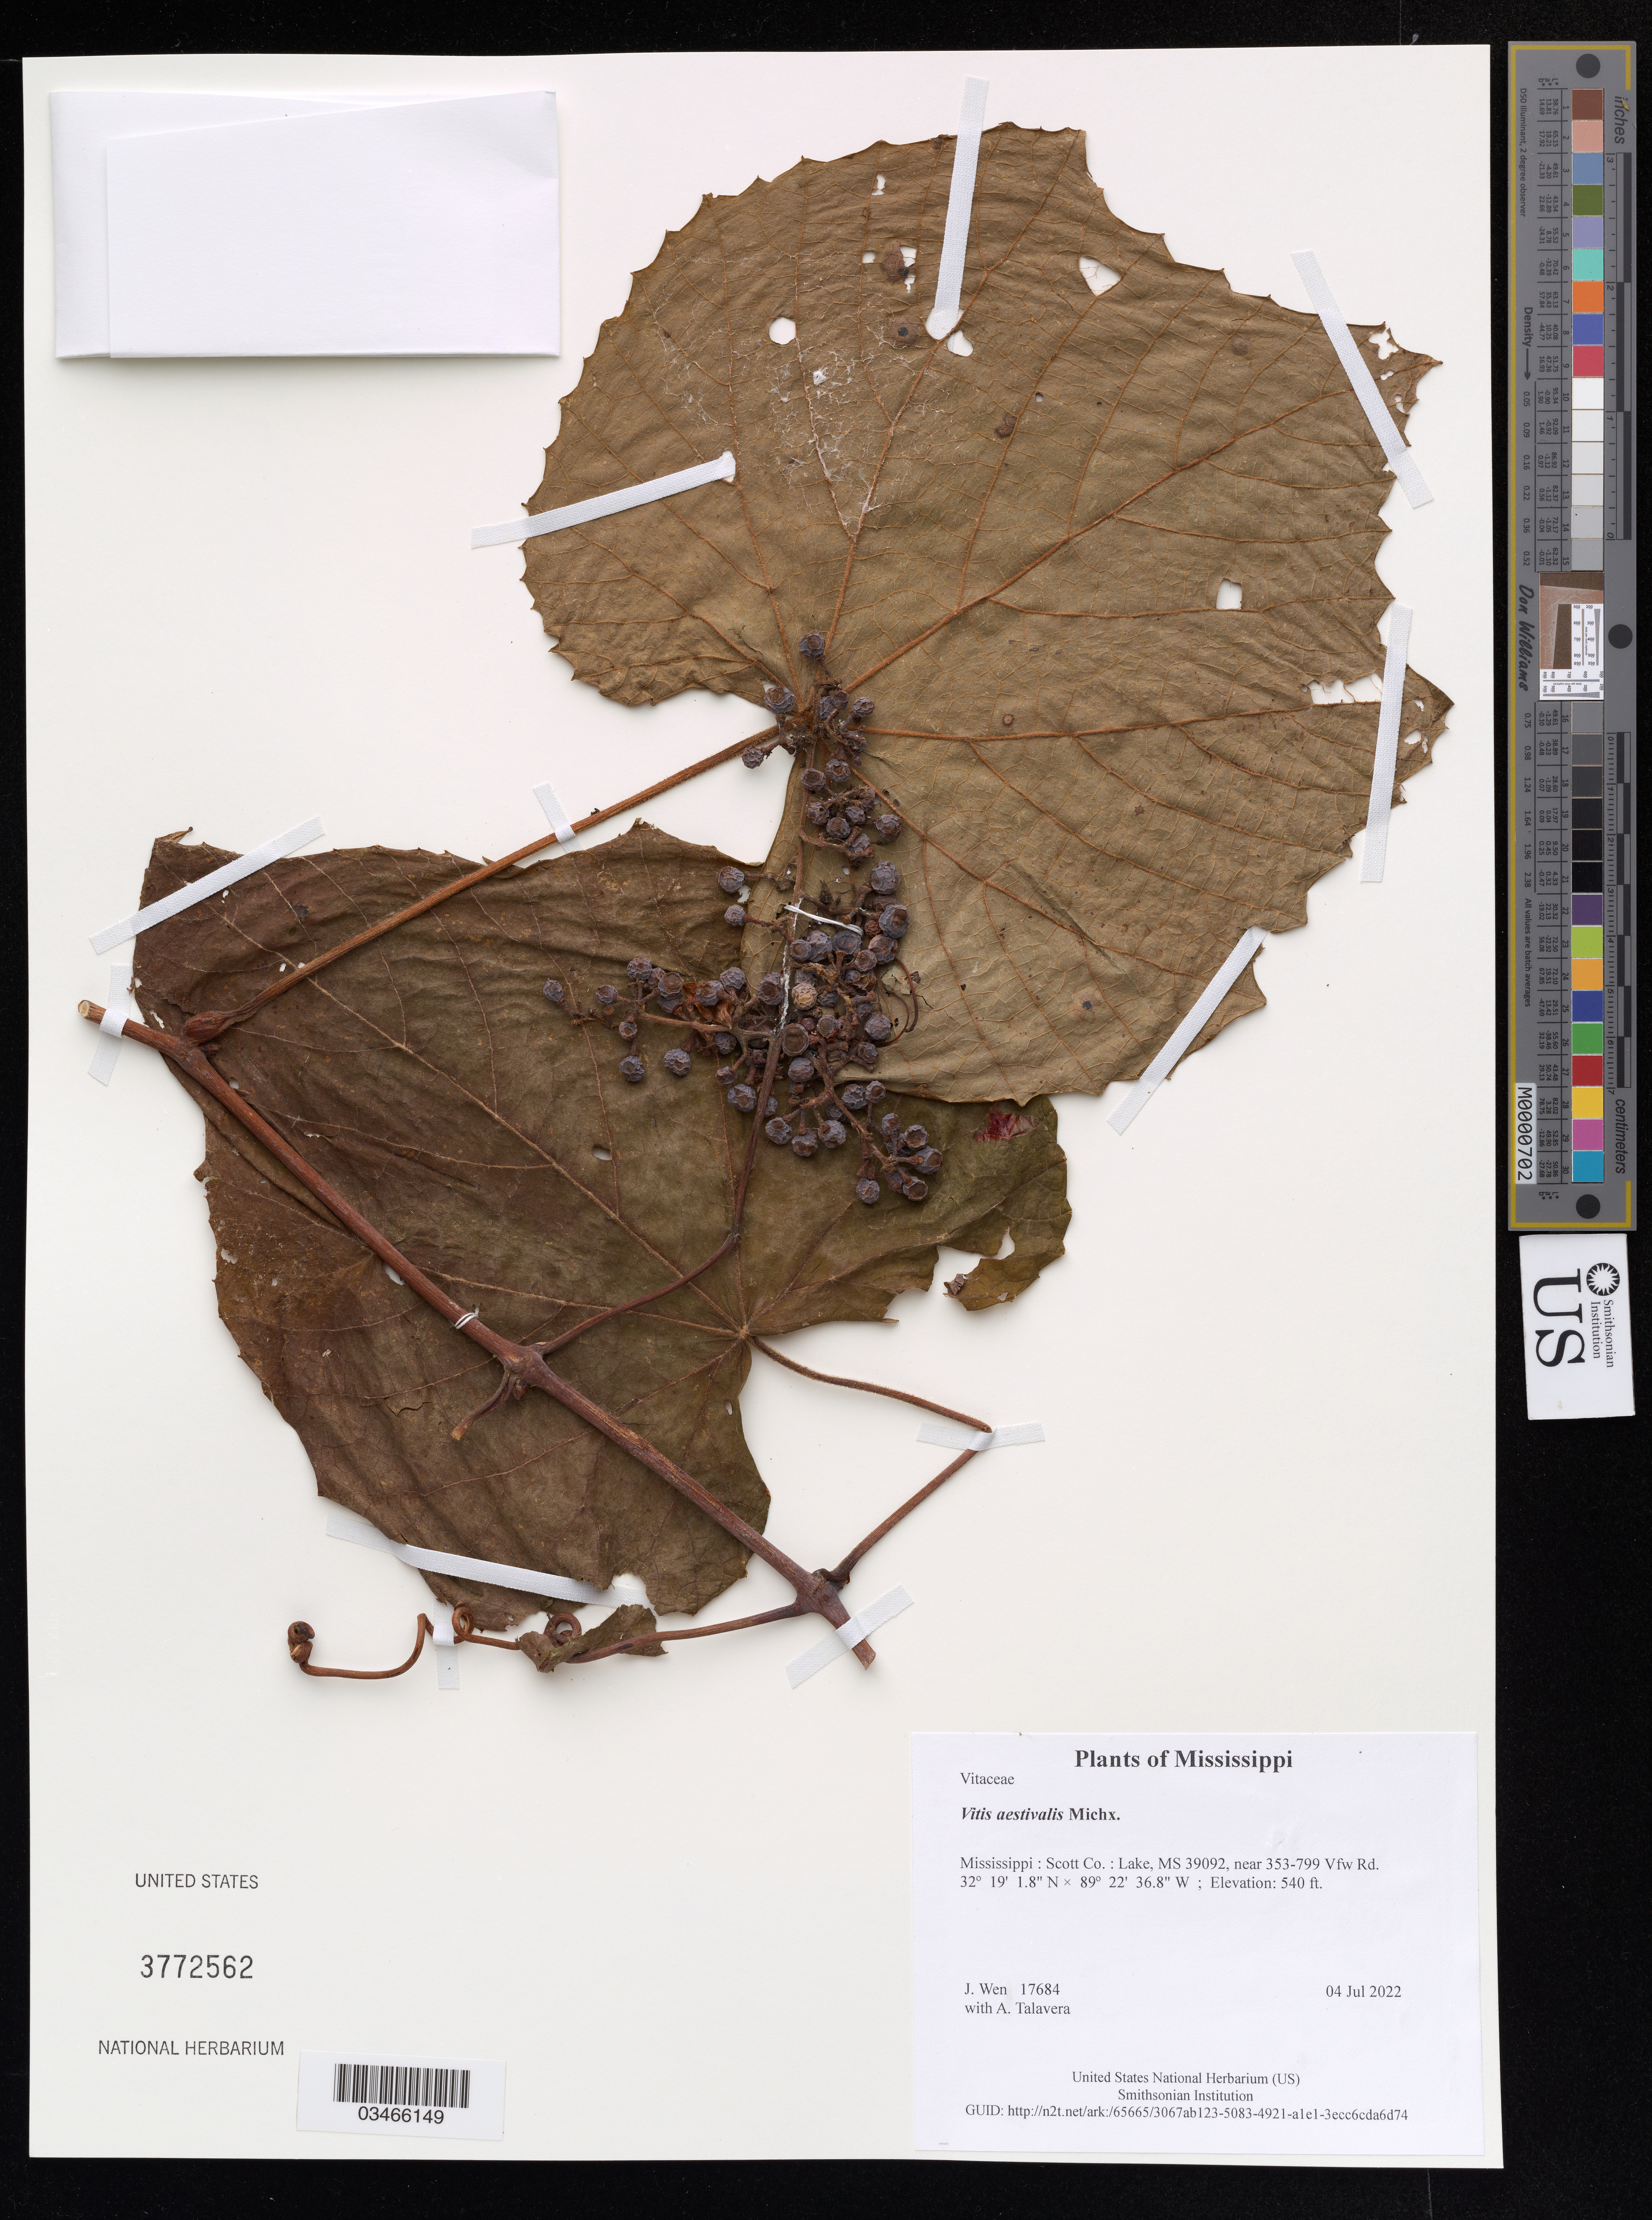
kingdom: Plantae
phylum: Tracheophyta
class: Magnoliopsida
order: Vitales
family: Vitaceae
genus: Vitis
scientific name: Vitis aestivalis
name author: Michx.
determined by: Wen, Jun, (BOT), Smithsonian Institution - National Museum of Natural History (UNITED STATES)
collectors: J. Wen & A. Talavera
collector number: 17684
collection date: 2022-07-04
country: United States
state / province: Mississippi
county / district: Scott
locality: Lake, MS 39092, near 353-799 Vfw Rd.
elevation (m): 165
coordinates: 32 19.030 N, 89 22.613 W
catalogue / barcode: US 3772562